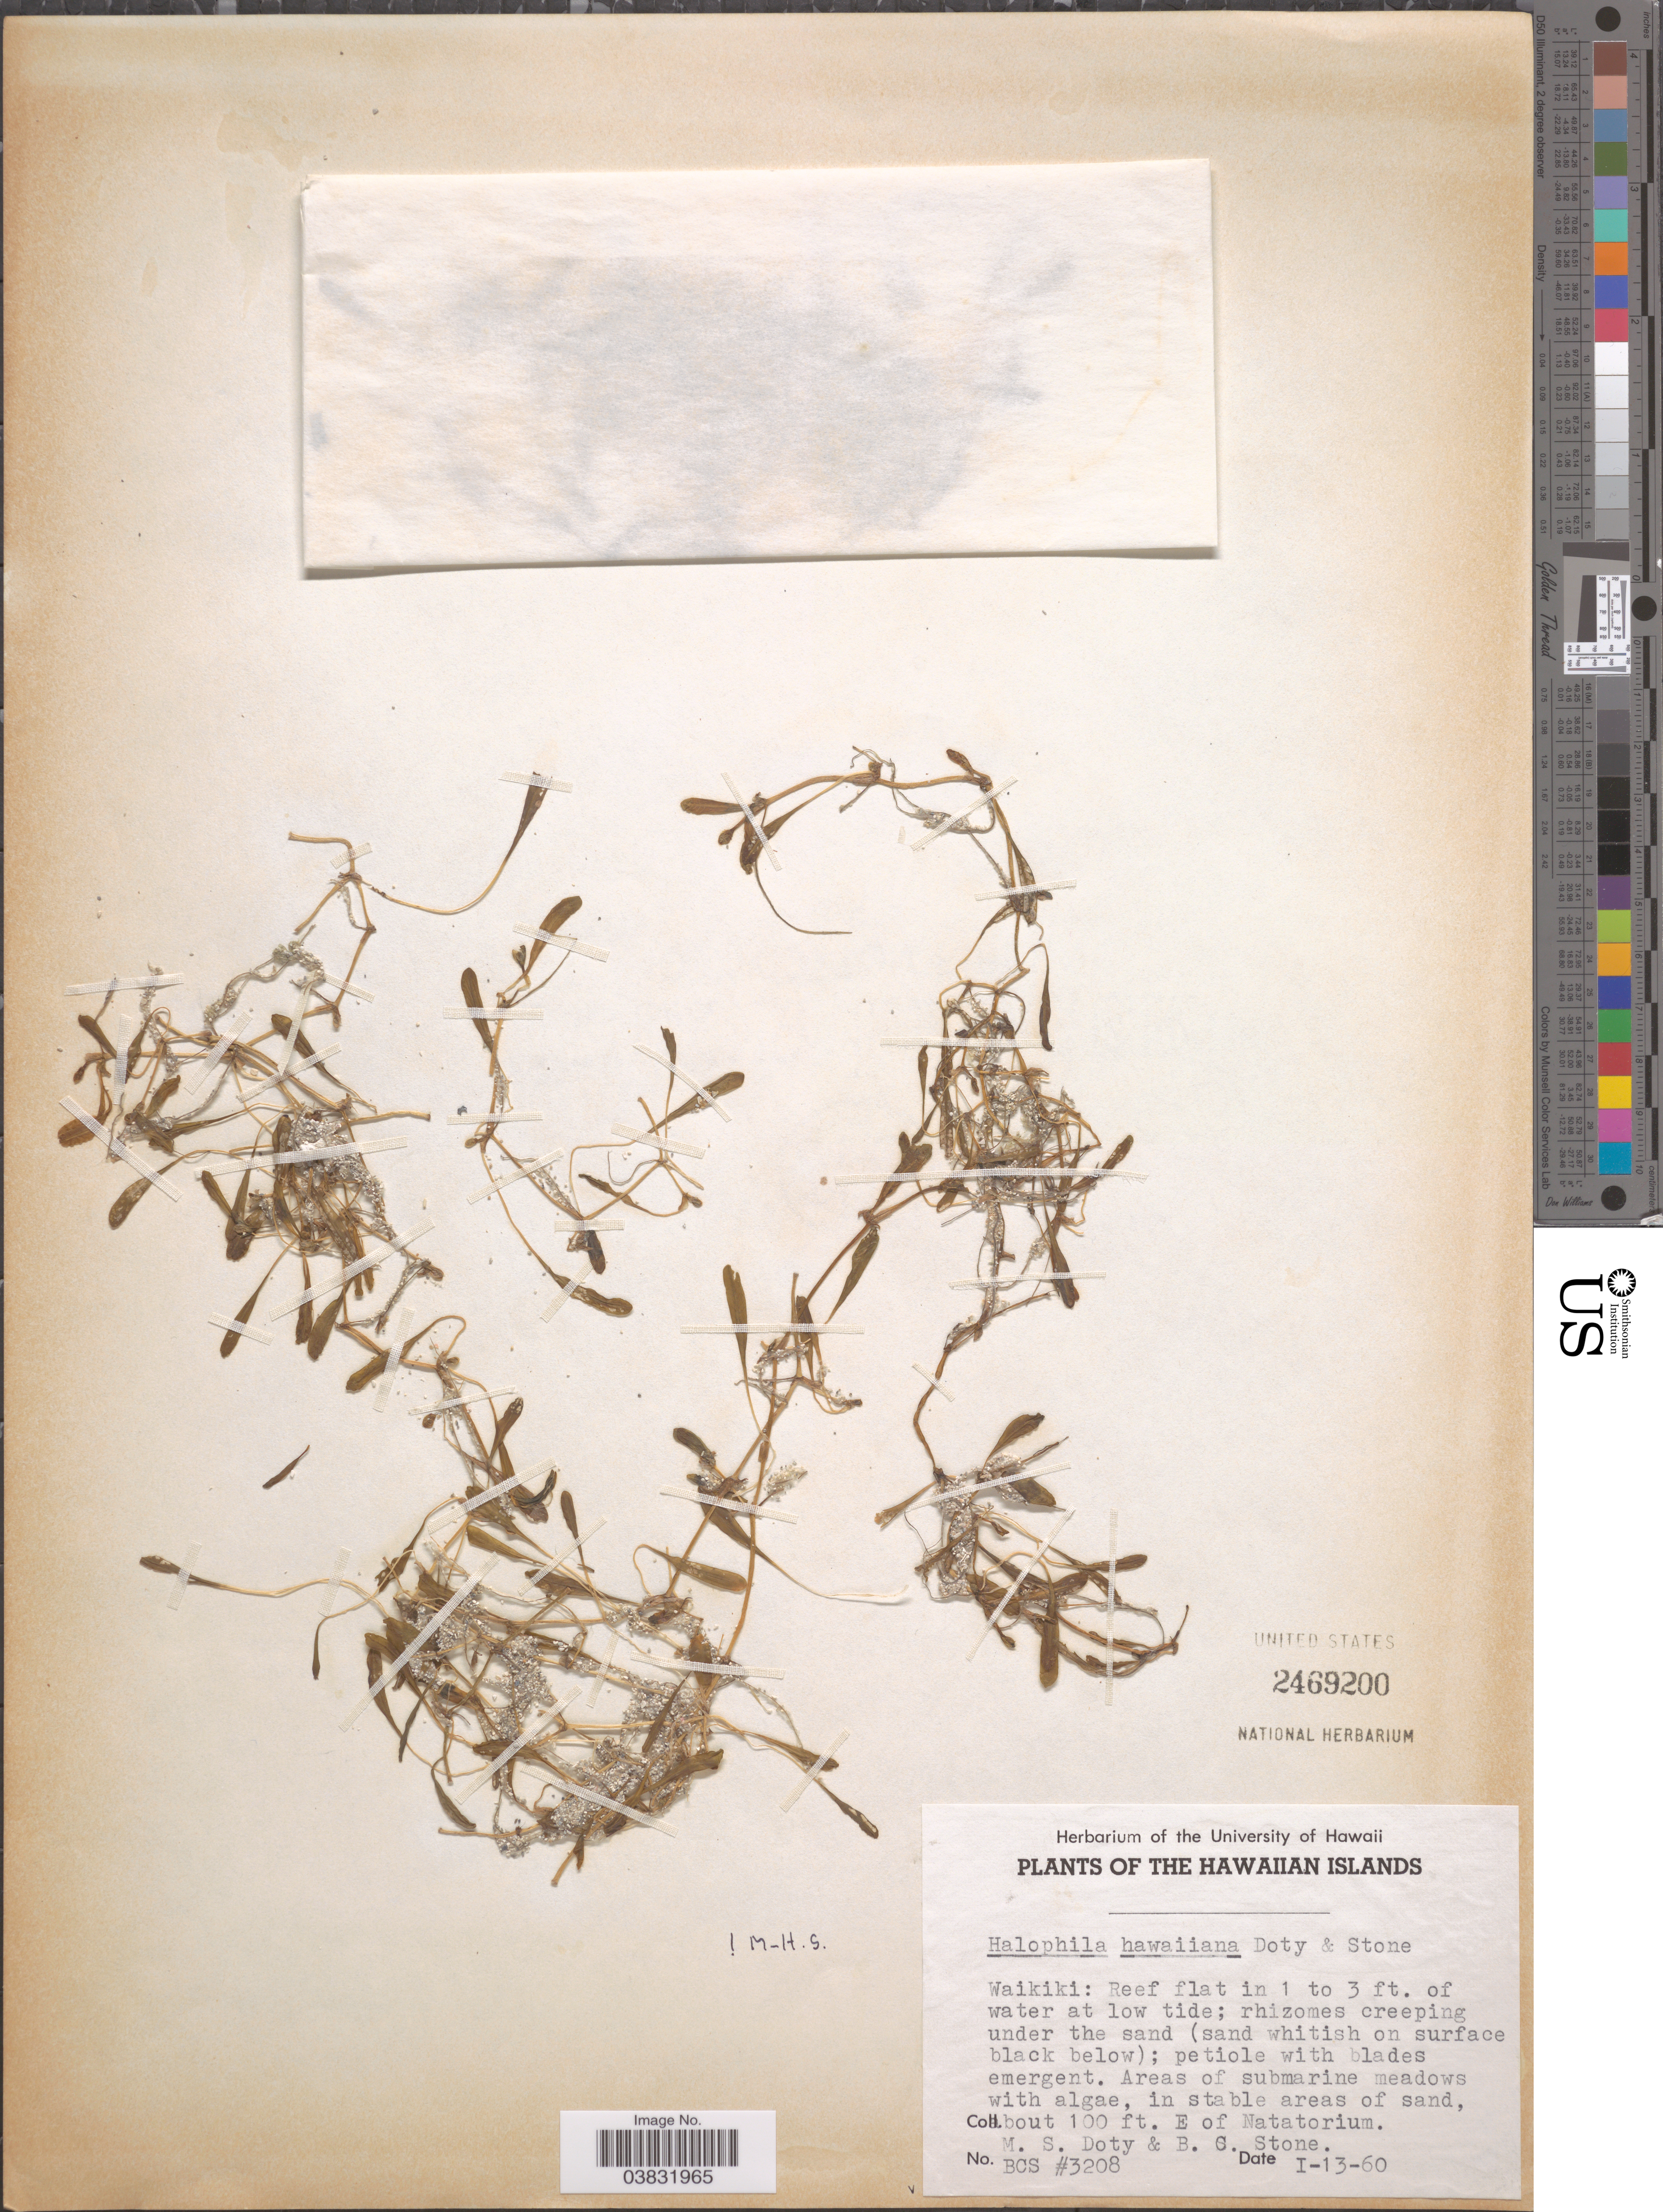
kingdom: Plantae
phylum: Tracheophyta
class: Liliopsida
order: Alismatales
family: Hydrocharitaceae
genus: Halophila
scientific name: Halophila hawaiiana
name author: Doty & B.C. Stone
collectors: M. S. Doty & B. C. Stone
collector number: BCS 3208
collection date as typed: Transcribed d/m/y: 13/1/60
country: United States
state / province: Hawaii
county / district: Hawaii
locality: Hawaiian Islands. Waikiki: Reef flat in 1 to 3 ft. of water at low tide. About 100 ft. E of Natatorium.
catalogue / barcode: US 2469200